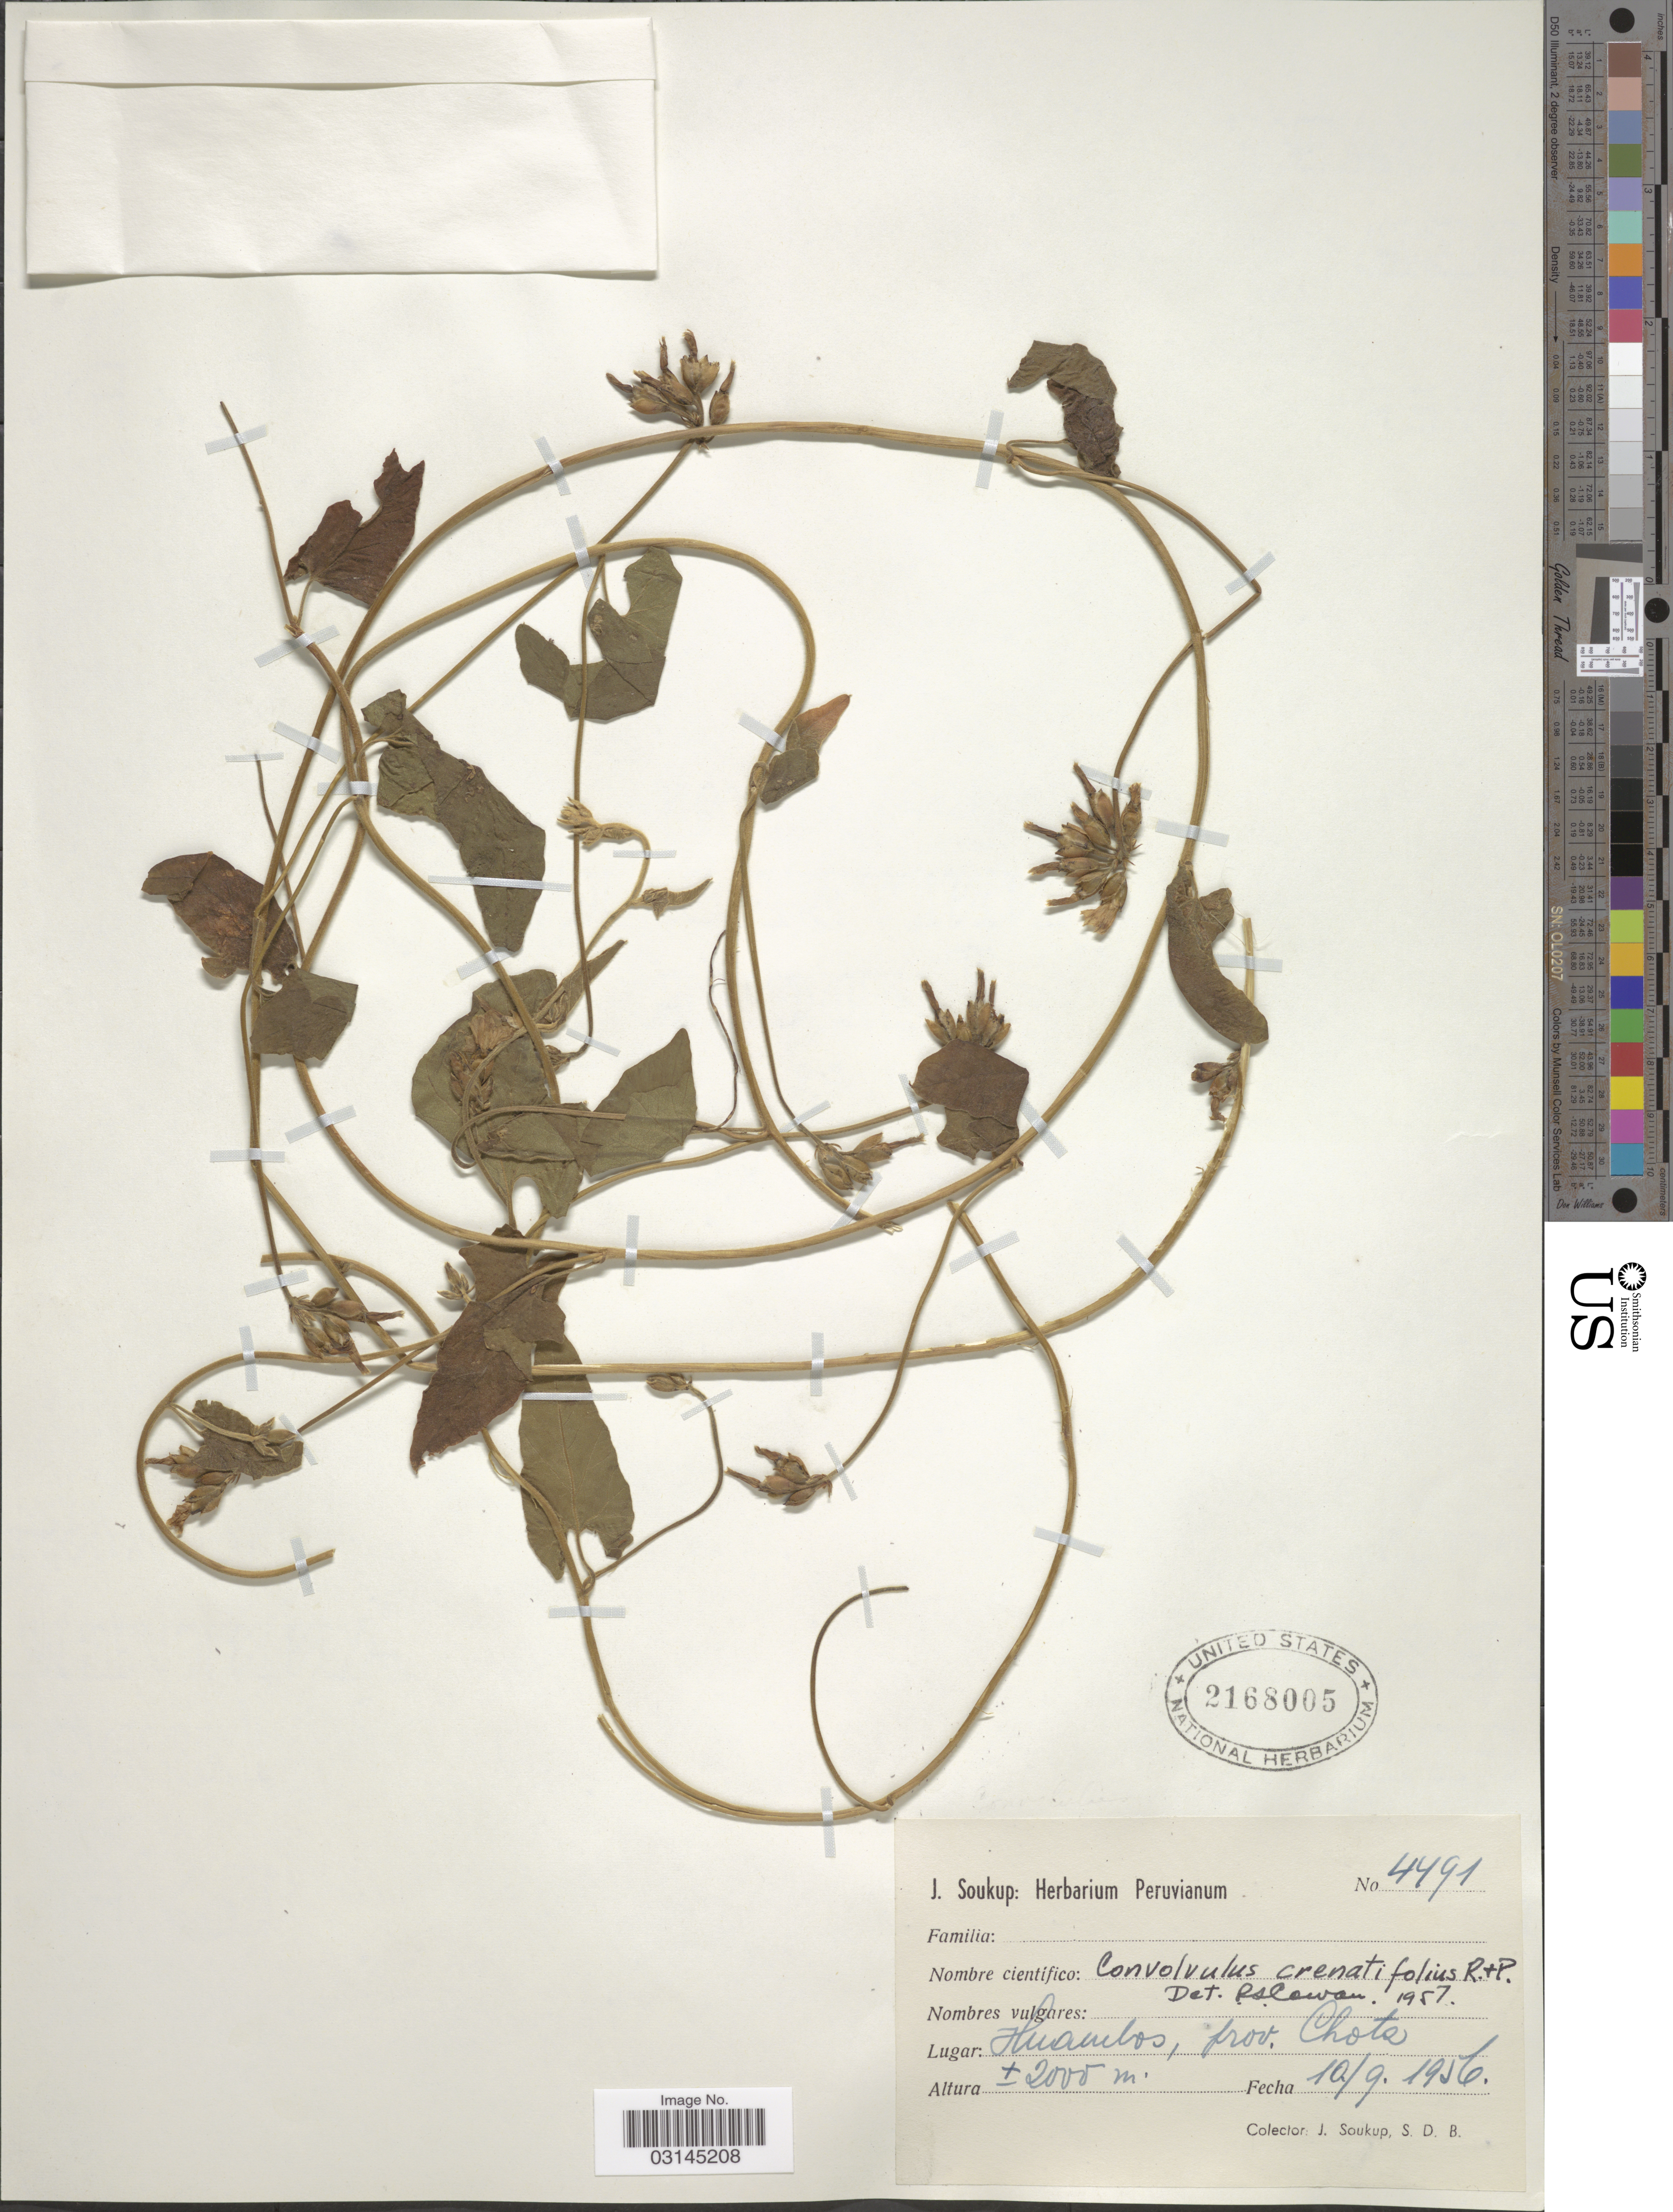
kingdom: Plantae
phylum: Tracheophyta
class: Magnoliopsida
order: Solanales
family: Convolvulaceae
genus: Convolvulus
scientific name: Convolvulus crenatifolius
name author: Ruiz & Pav.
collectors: J. Soukup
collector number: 4491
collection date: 1956-09-10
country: Peru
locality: Huambos, prov. Chota.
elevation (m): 2000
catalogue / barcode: US 2168005